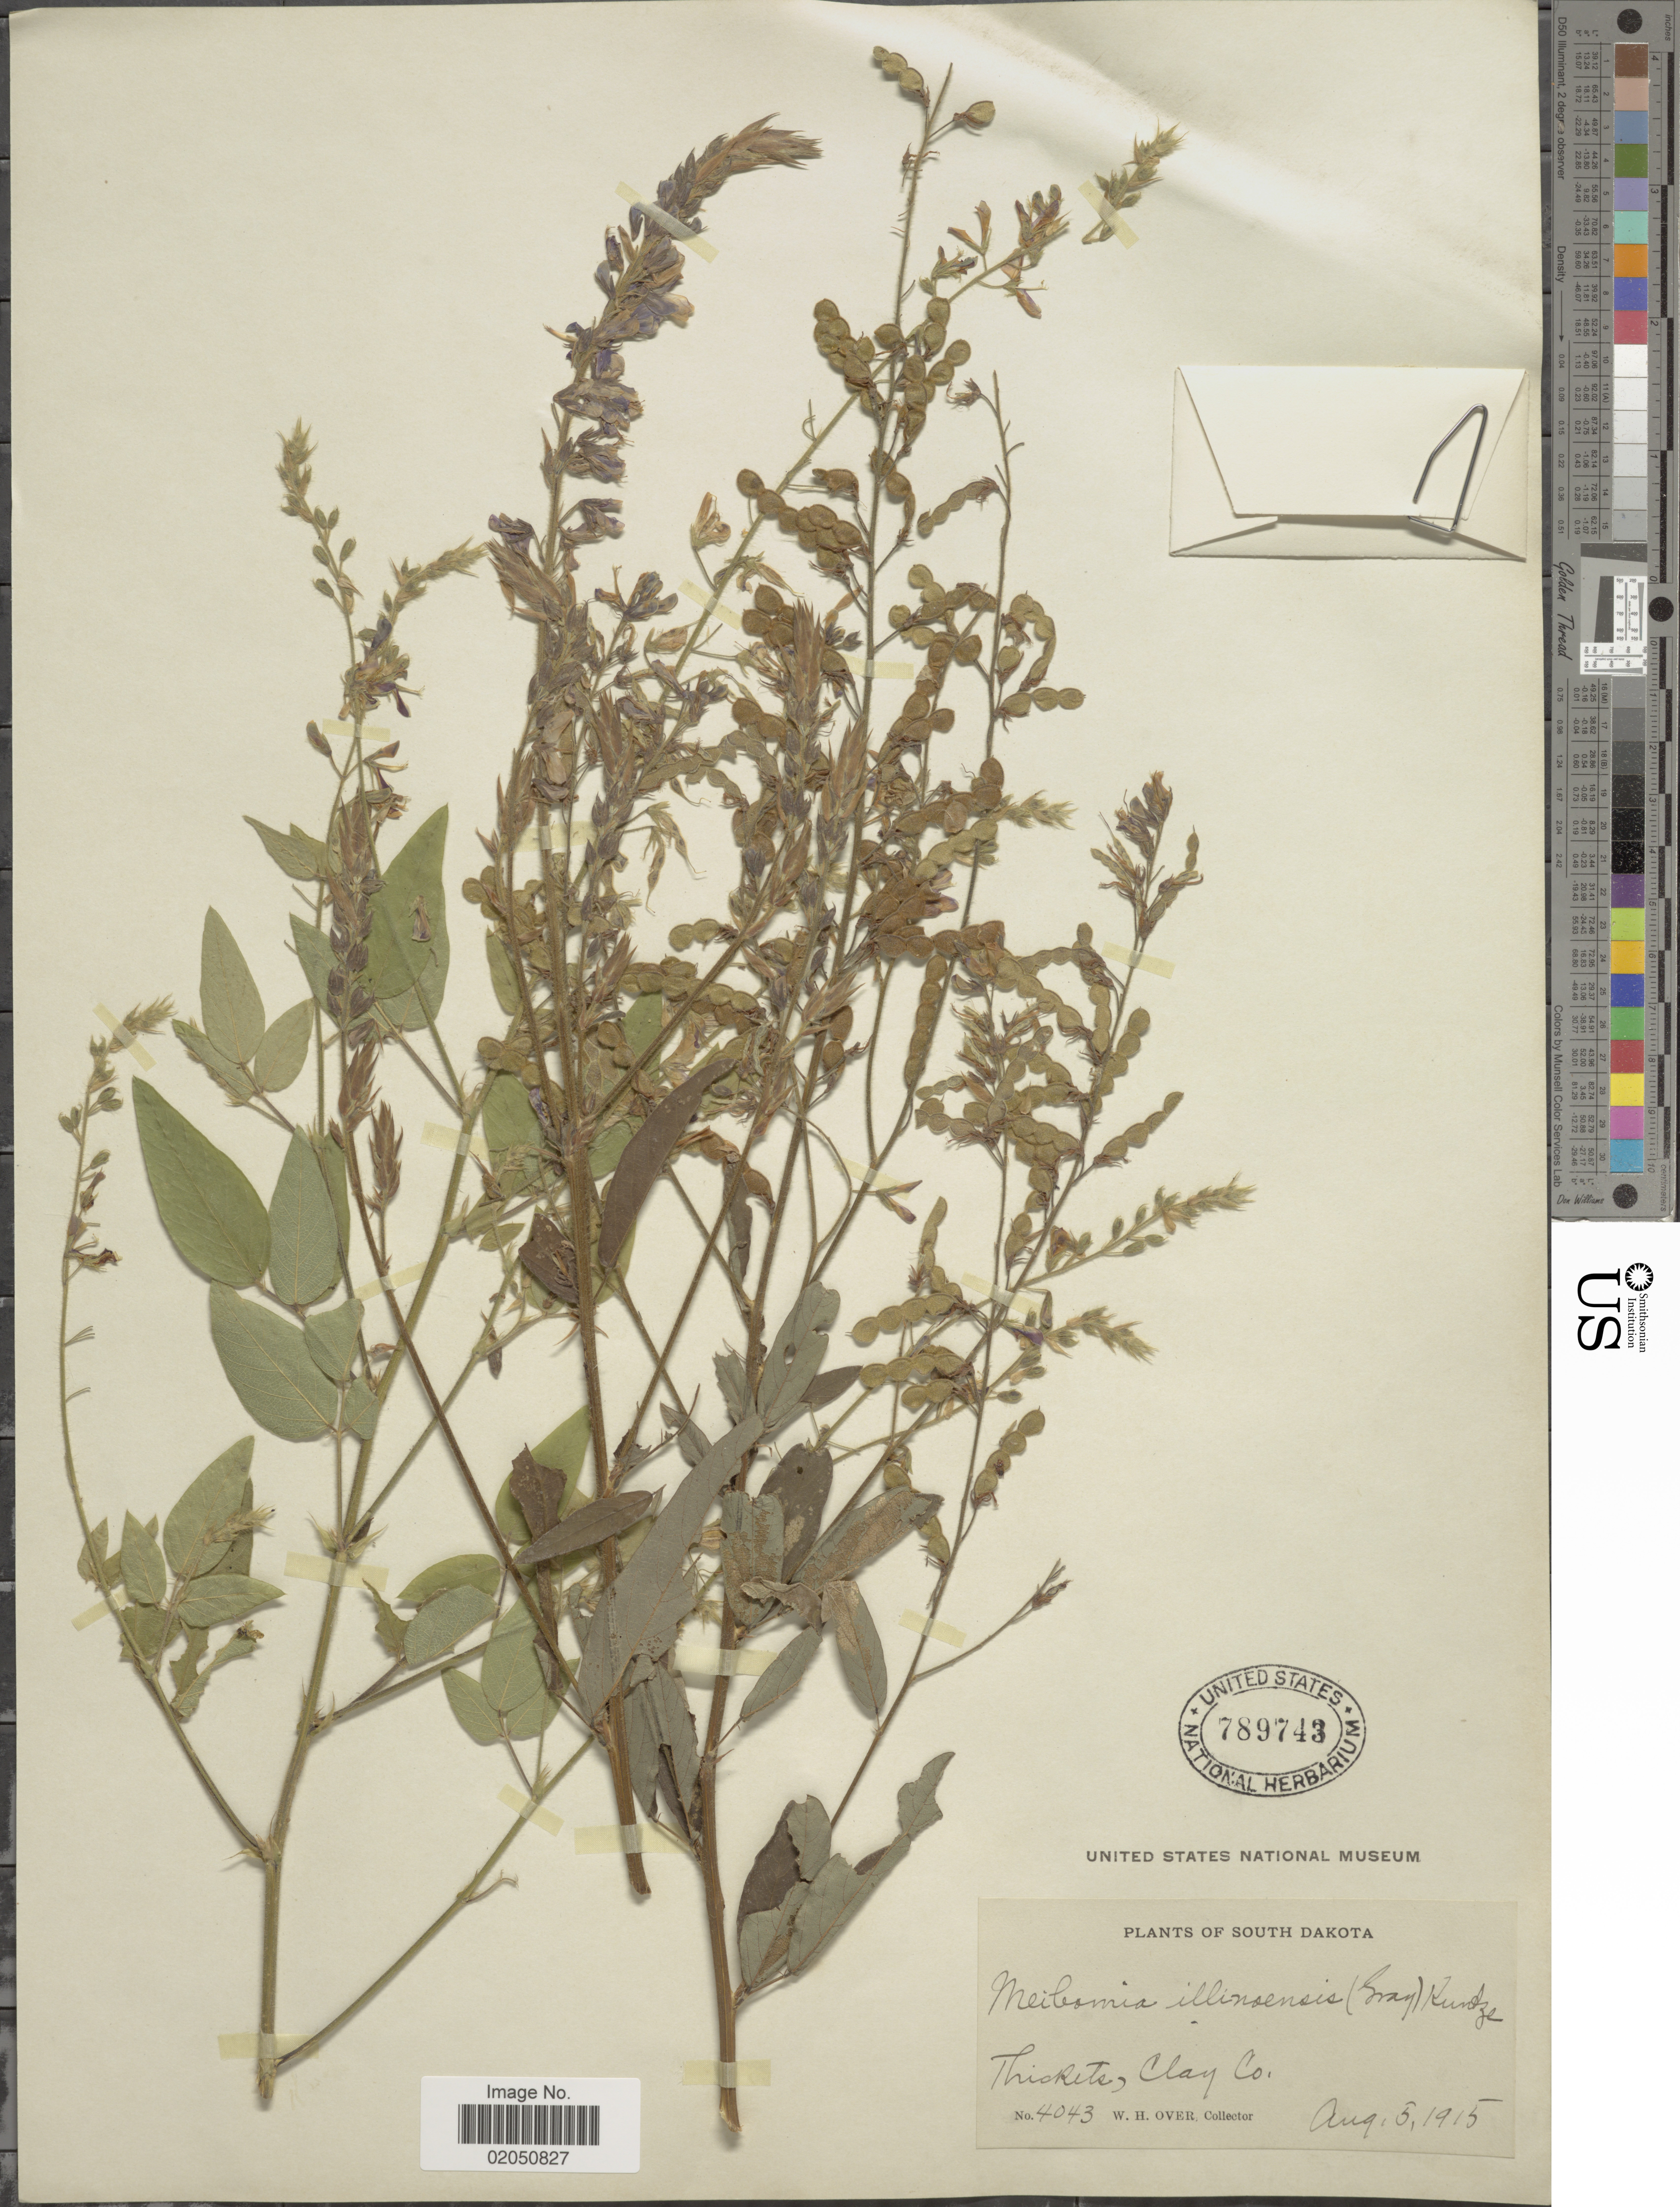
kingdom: Plantae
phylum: Tracheophyta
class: Magnoliopsida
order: Fabales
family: Fabaceae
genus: Desmodium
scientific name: Desmodium illinoense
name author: A. Gray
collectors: W. Over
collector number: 4043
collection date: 1915-08-05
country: United States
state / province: South Dakota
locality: Thickets, Clay Co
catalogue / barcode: US 789743